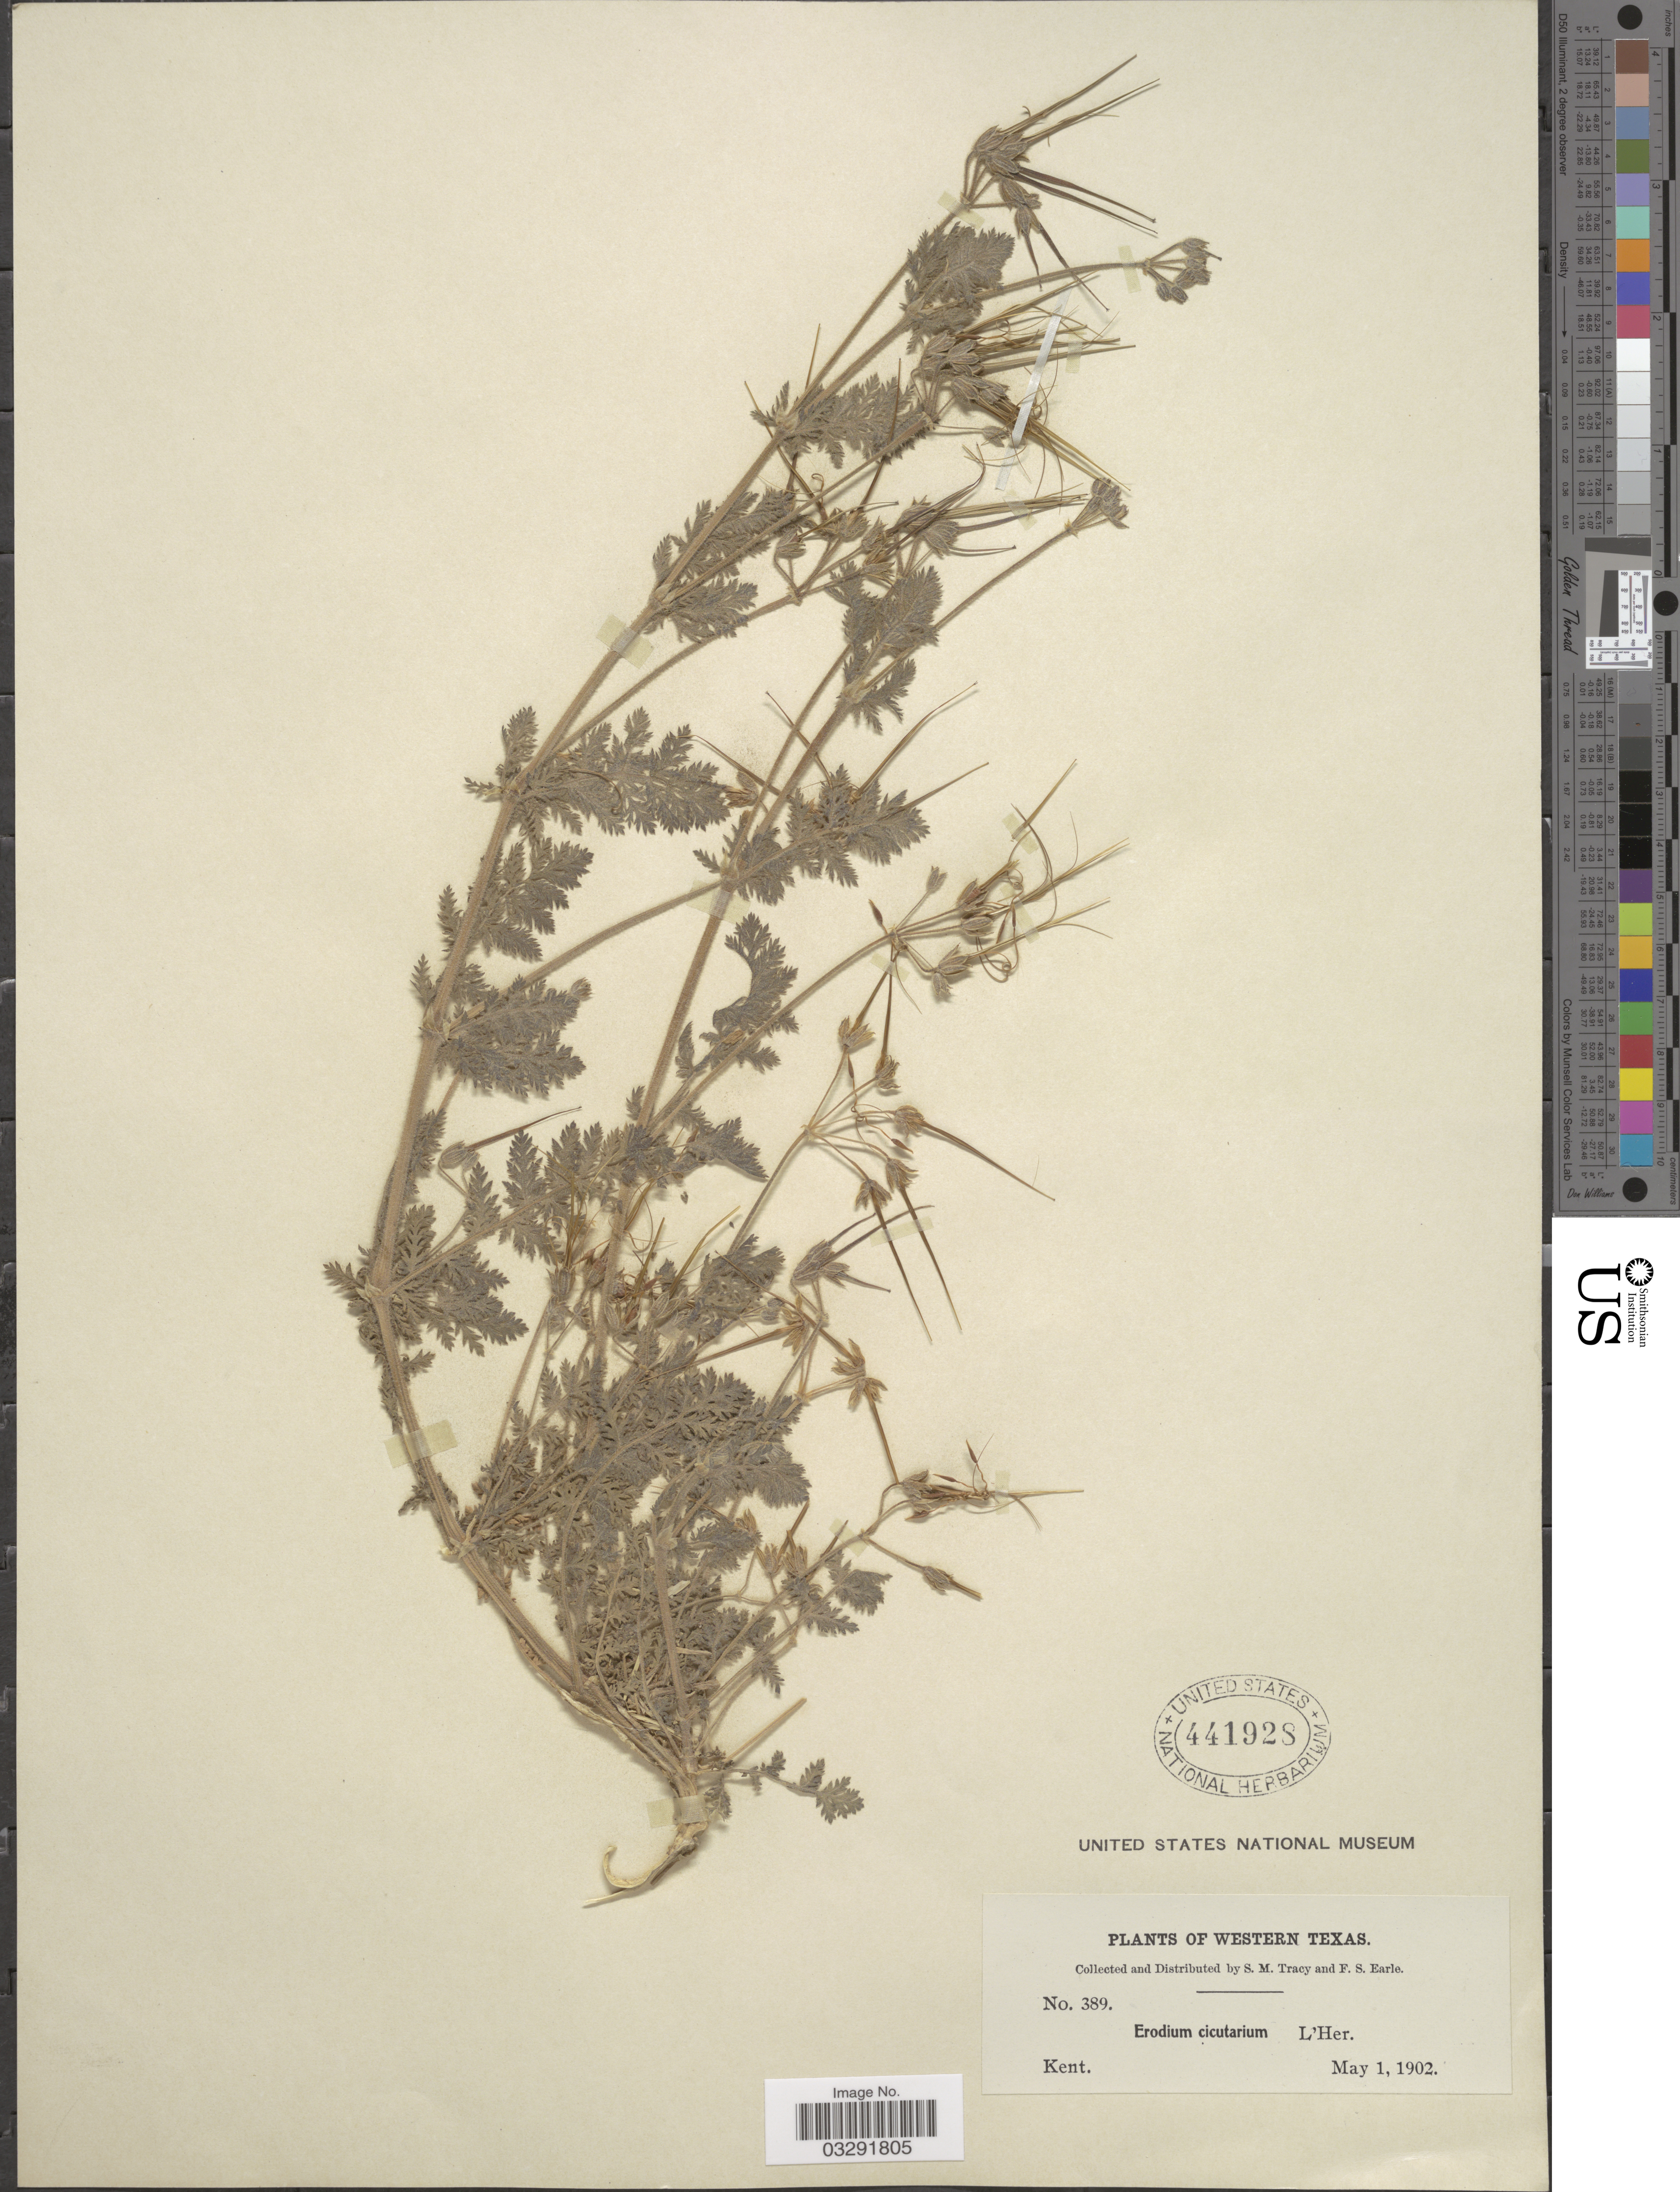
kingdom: Plantae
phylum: Tracheophyta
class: Magnoliopsida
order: Geraniales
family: Geraniaceae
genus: Erodium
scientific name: Erodium cicutarium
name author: (L.) L'Hér.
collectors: S. M. Tracy & F. S. Earle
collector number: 389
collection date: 1902-05-01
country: United States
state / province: Texas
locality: Western Texas. Kent.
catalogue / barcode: US 441928